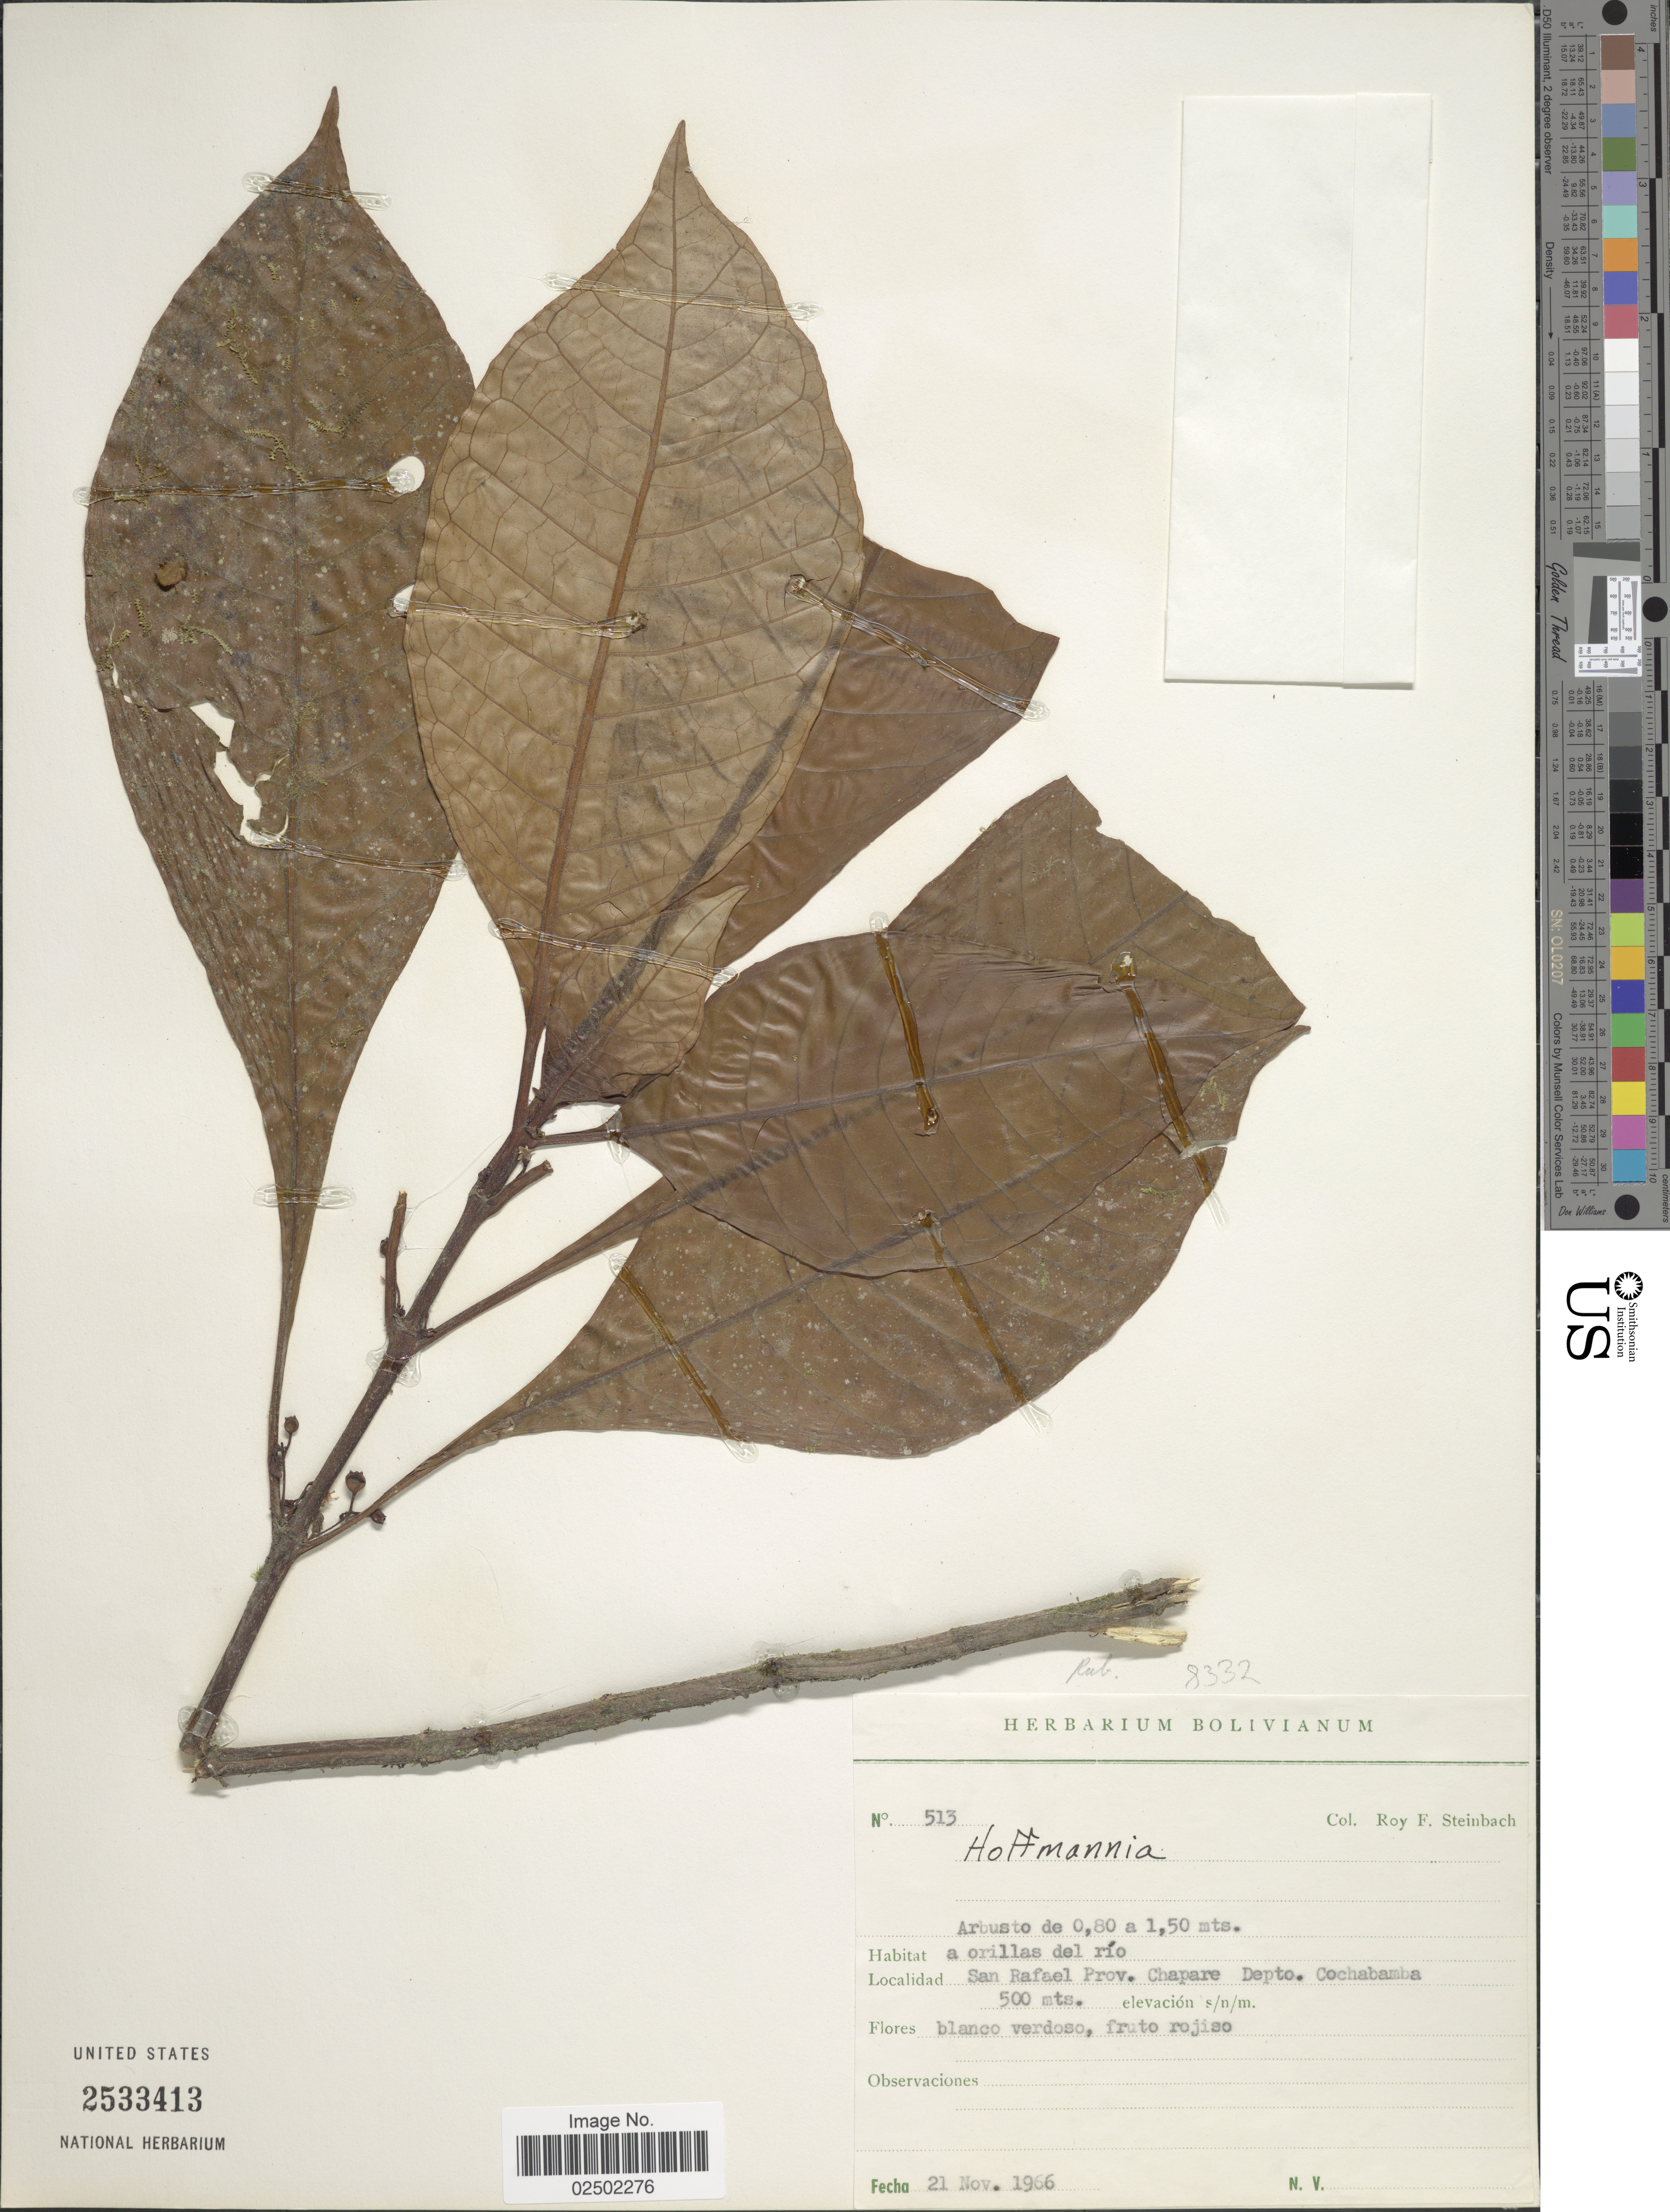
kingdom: Plantae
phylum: Tracheophyta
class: Magnoliopsida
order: Gentianales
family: Rubiaceae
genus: Hoffmannia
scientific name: Hoffmannia sp.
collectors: R. F. Steinbach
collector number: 513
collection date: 1966-11-21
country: Bolivia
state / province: Cochabamba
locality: San Rafael, Prov. Chapare Depto. Cochabamba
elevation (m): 500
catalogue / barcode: US 2533413